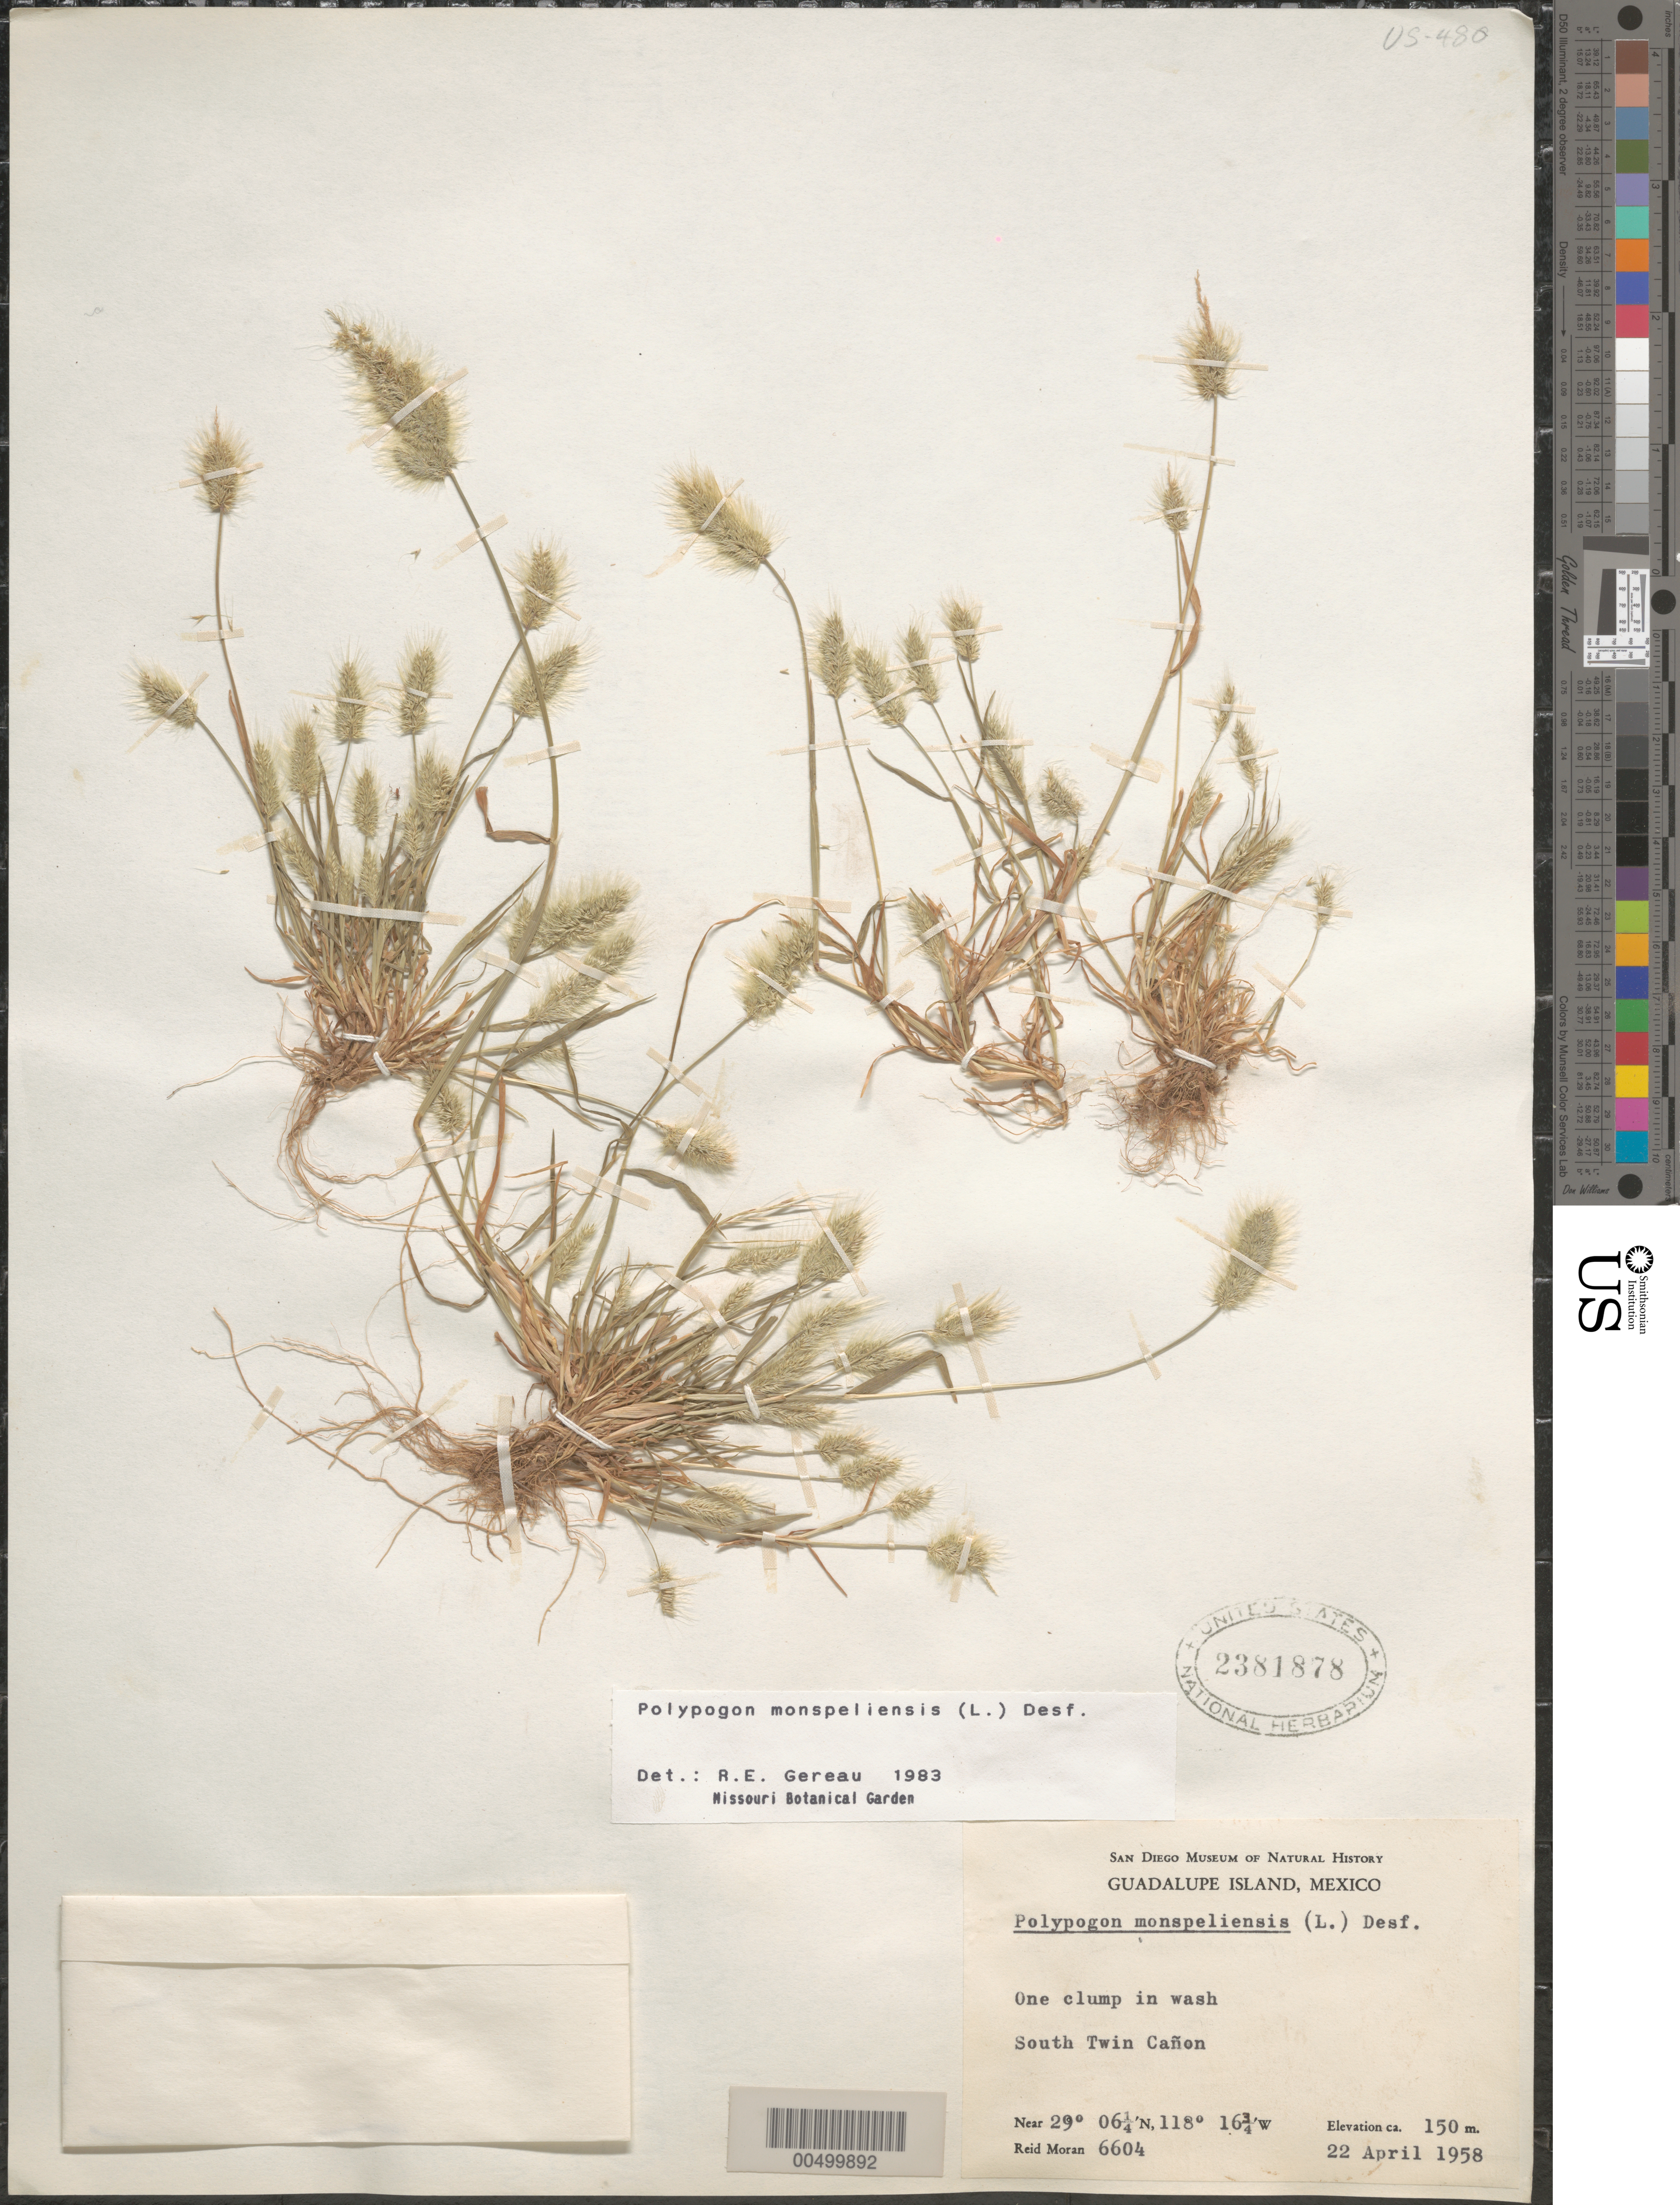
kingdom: Plantae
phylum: Tracheophyta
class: Liliopsida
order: Poales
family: Poaceae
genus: Polypogon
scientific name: Polypogon monspeliensis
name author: (L.) Desf.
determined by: Gereau, R. E.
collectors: R. V. Moran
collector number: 6604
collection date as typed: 22 Apr 1958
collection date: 1958-04-22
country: Mexico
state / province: Baja California Norte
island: Guadalupe Island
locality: Guadalupe Island, South Twin Cañon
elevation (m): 150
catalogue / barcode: US 2381878